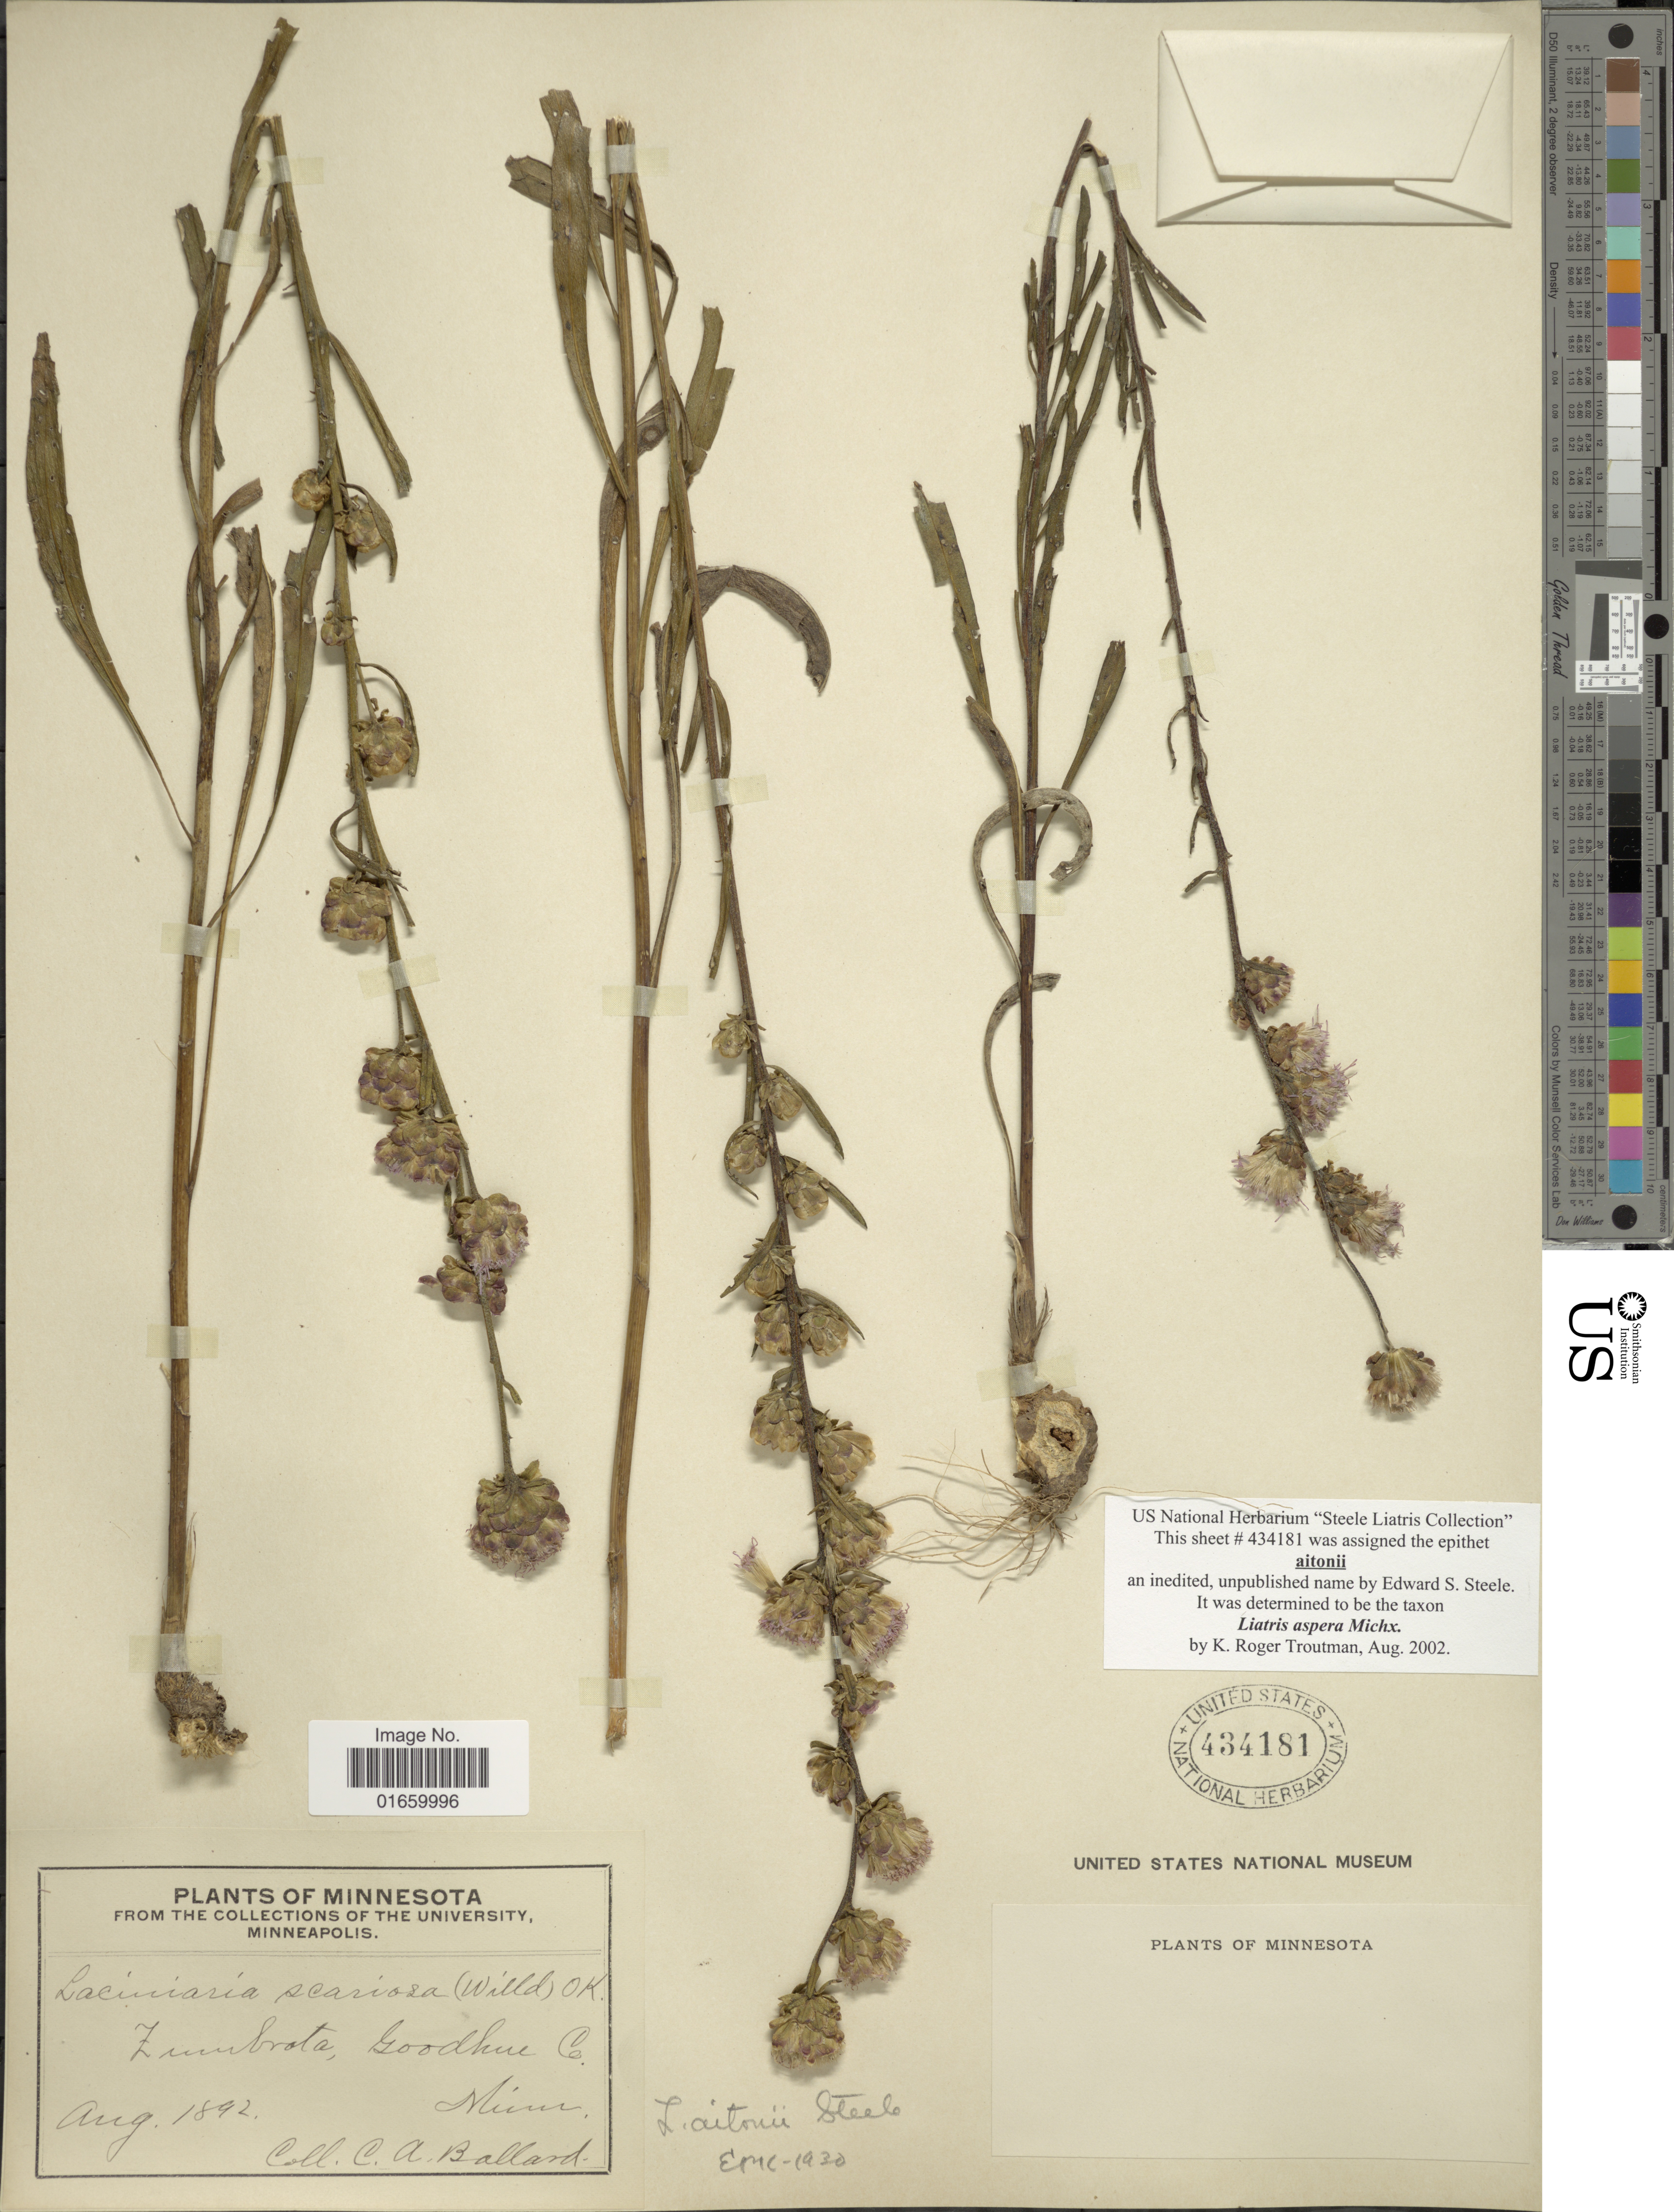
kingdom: Plantae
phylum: Tracheophyta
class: Magnoliopsida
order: Asterales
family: Asteraceae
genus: Liatris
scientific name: Liatris aspera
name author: Michx.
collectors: C. A. Ballard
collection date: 1892-08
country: United States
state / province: Minnesota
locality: Zumbrota, Goodhue Co.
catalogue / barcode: US 434181